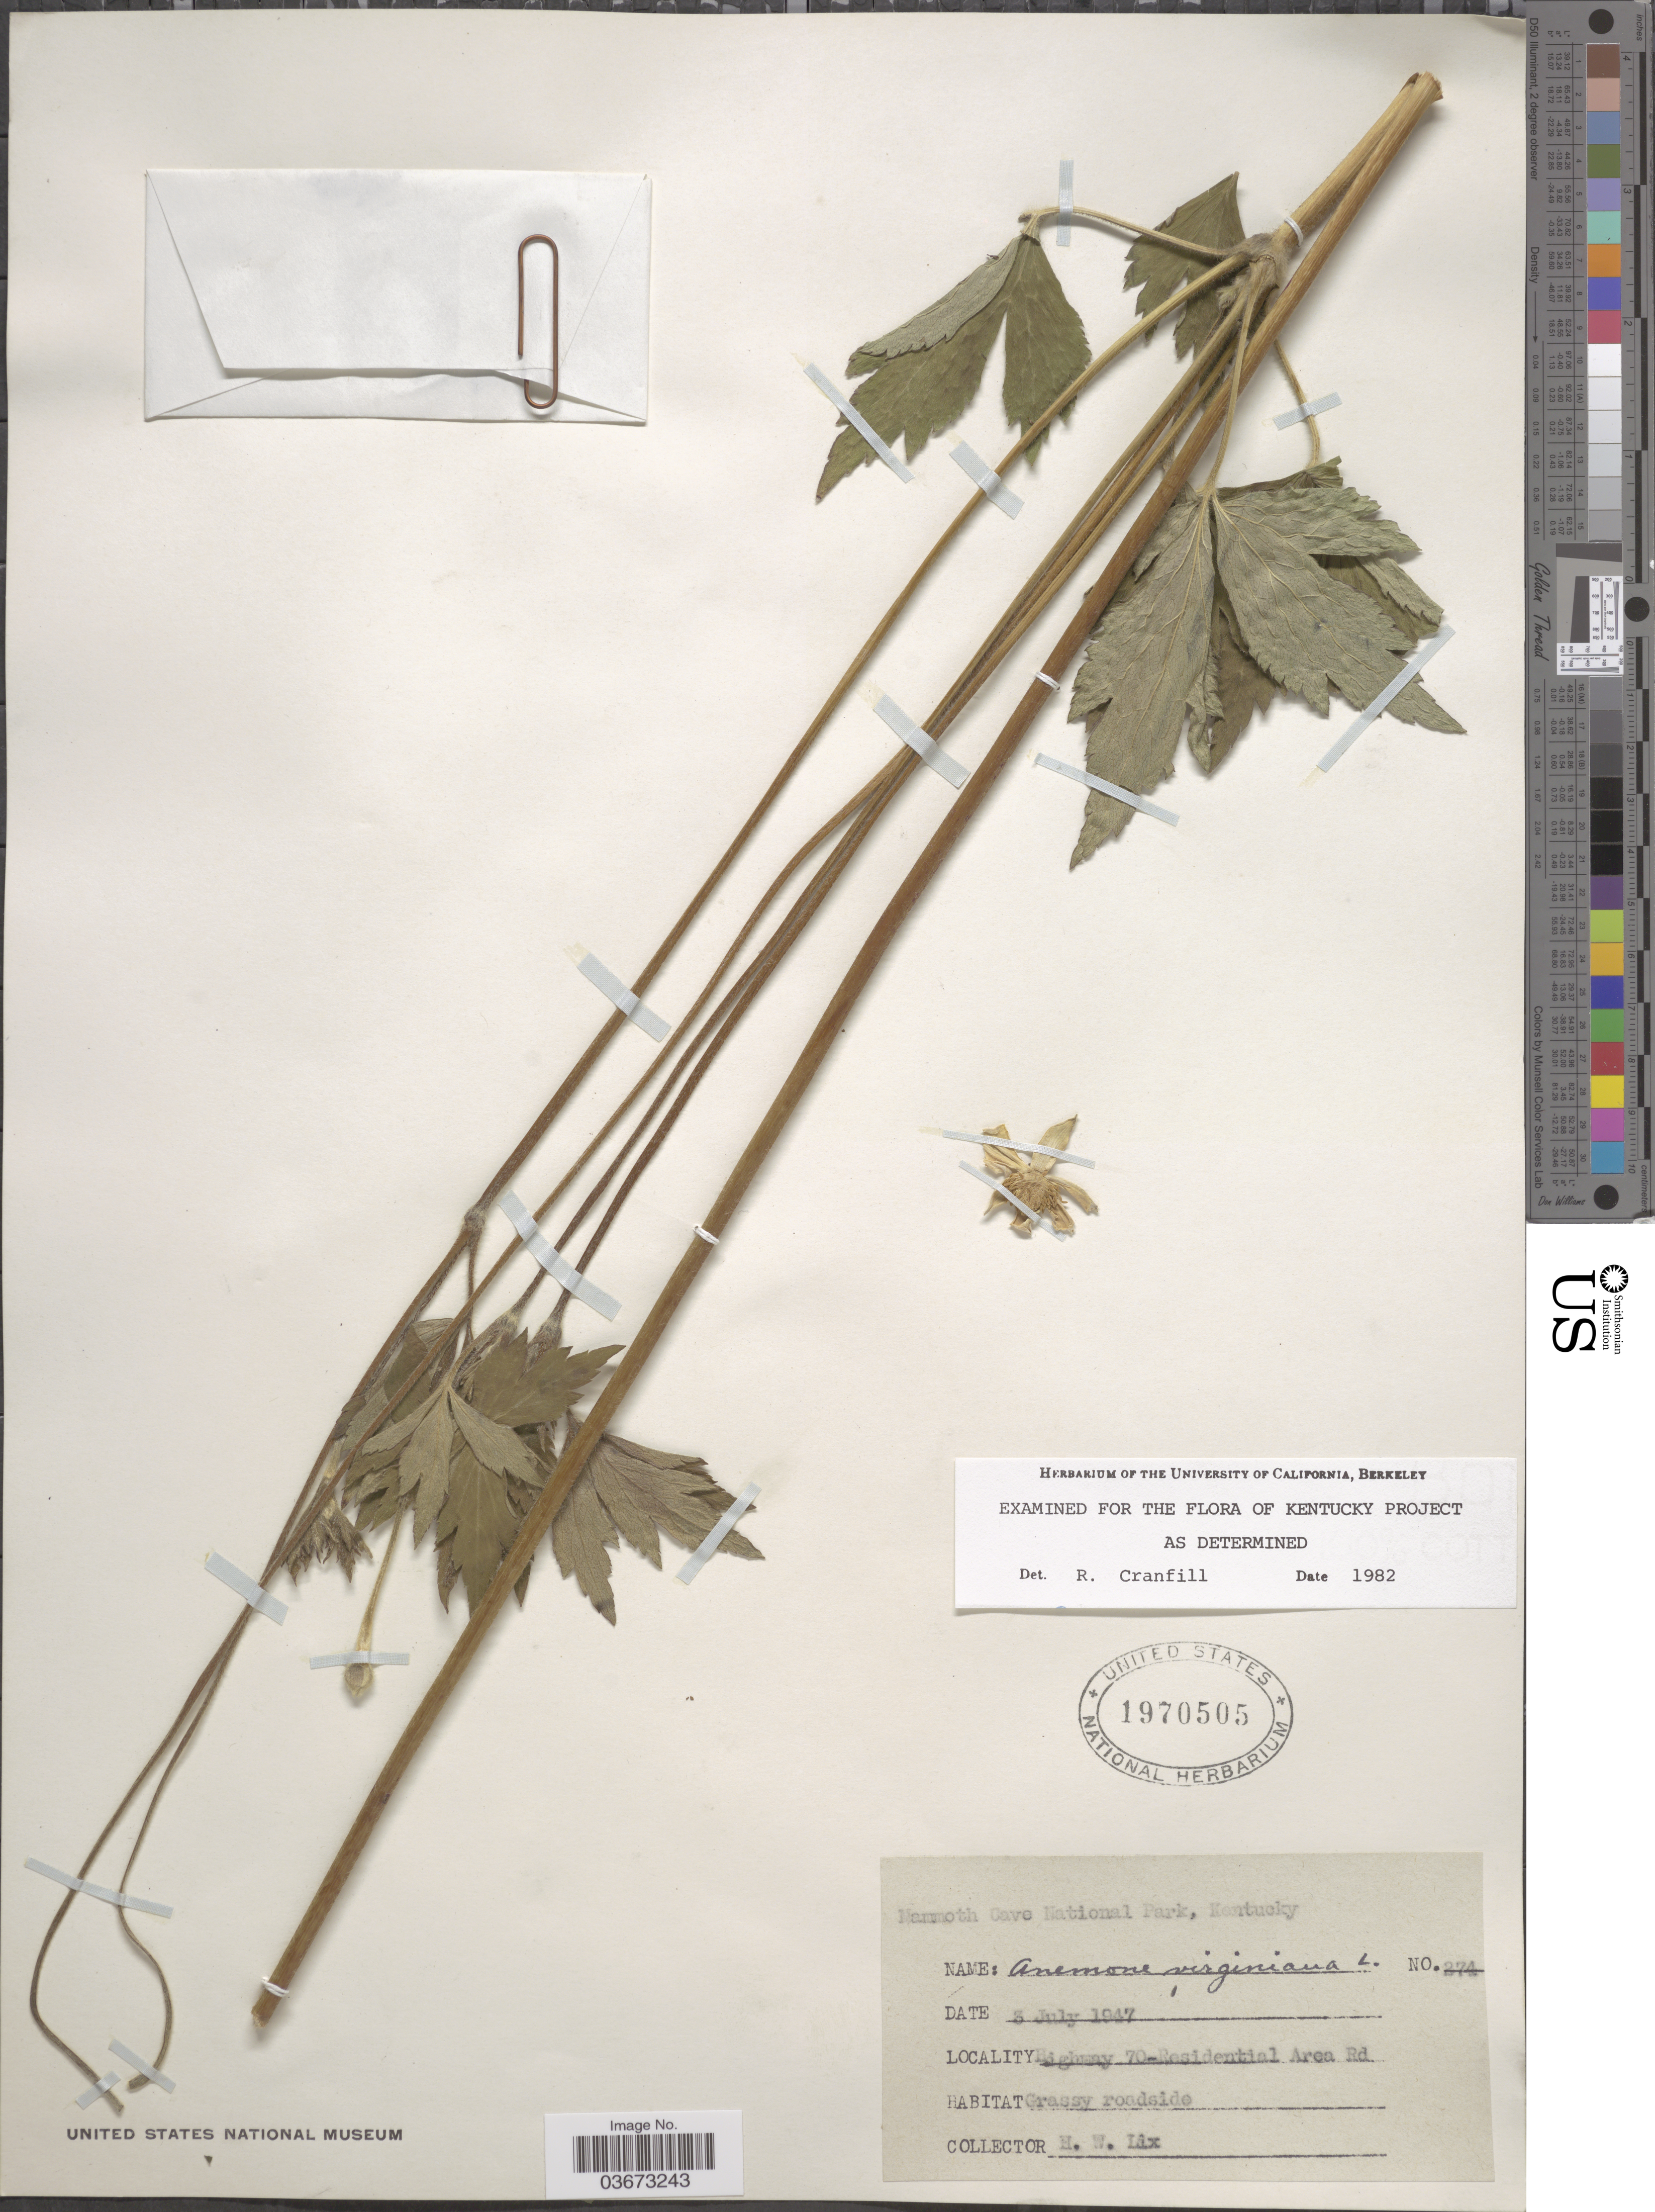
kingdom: Plantae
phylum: Tracheophyta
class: Magnoliopsida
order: Ranunculales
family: Ranunculaceae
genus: Anemone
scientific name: Anemone virginiana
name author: L.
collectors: H. W. Lix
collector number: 274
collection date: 1947-07-03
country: United States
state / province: Kentucky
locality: Mammoth Cave National Park. Highway 70-Residential Area Rd.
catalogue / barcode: US 1970505